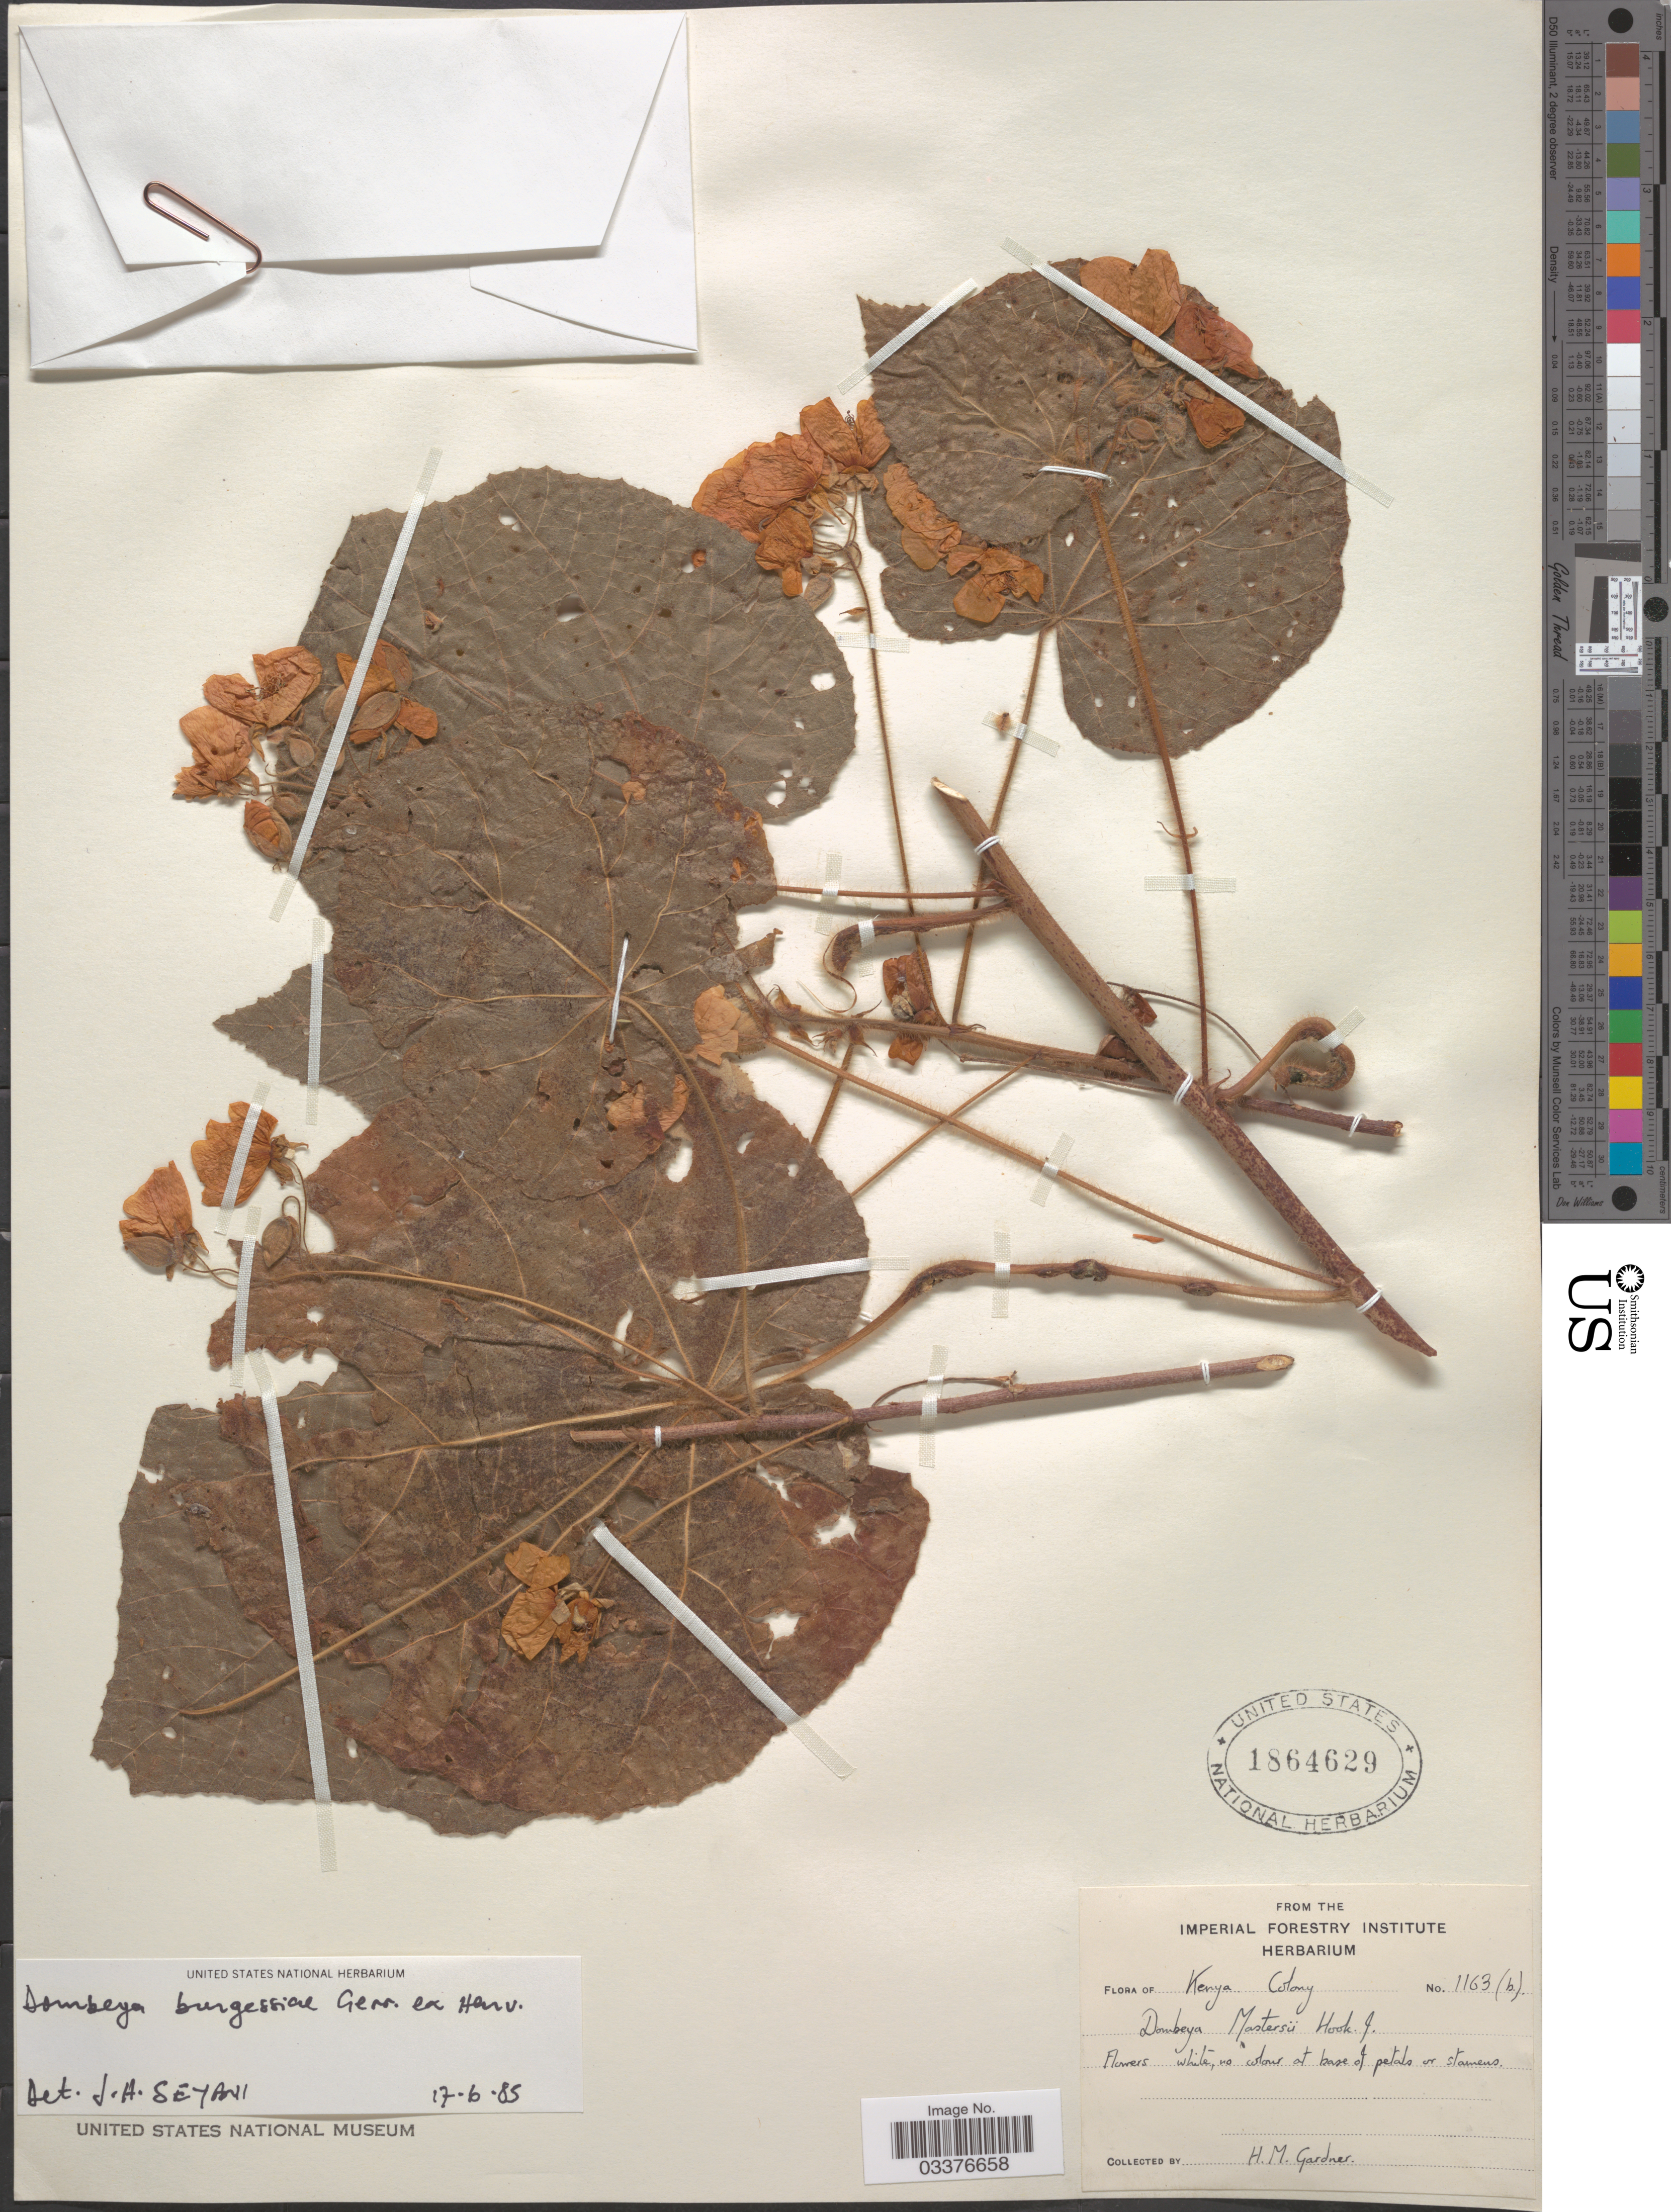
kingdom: Plantae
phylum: Tracheophyta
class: Magnoliopsida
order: Malvales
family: Malvaceae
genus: Dombeya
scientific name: Dombeya burgessiae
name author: Gerrard ex Harv.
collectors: H. M. Gardner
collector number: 1163 (b)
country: Kenya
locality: Kenya Colony.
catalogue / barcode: US 1864629